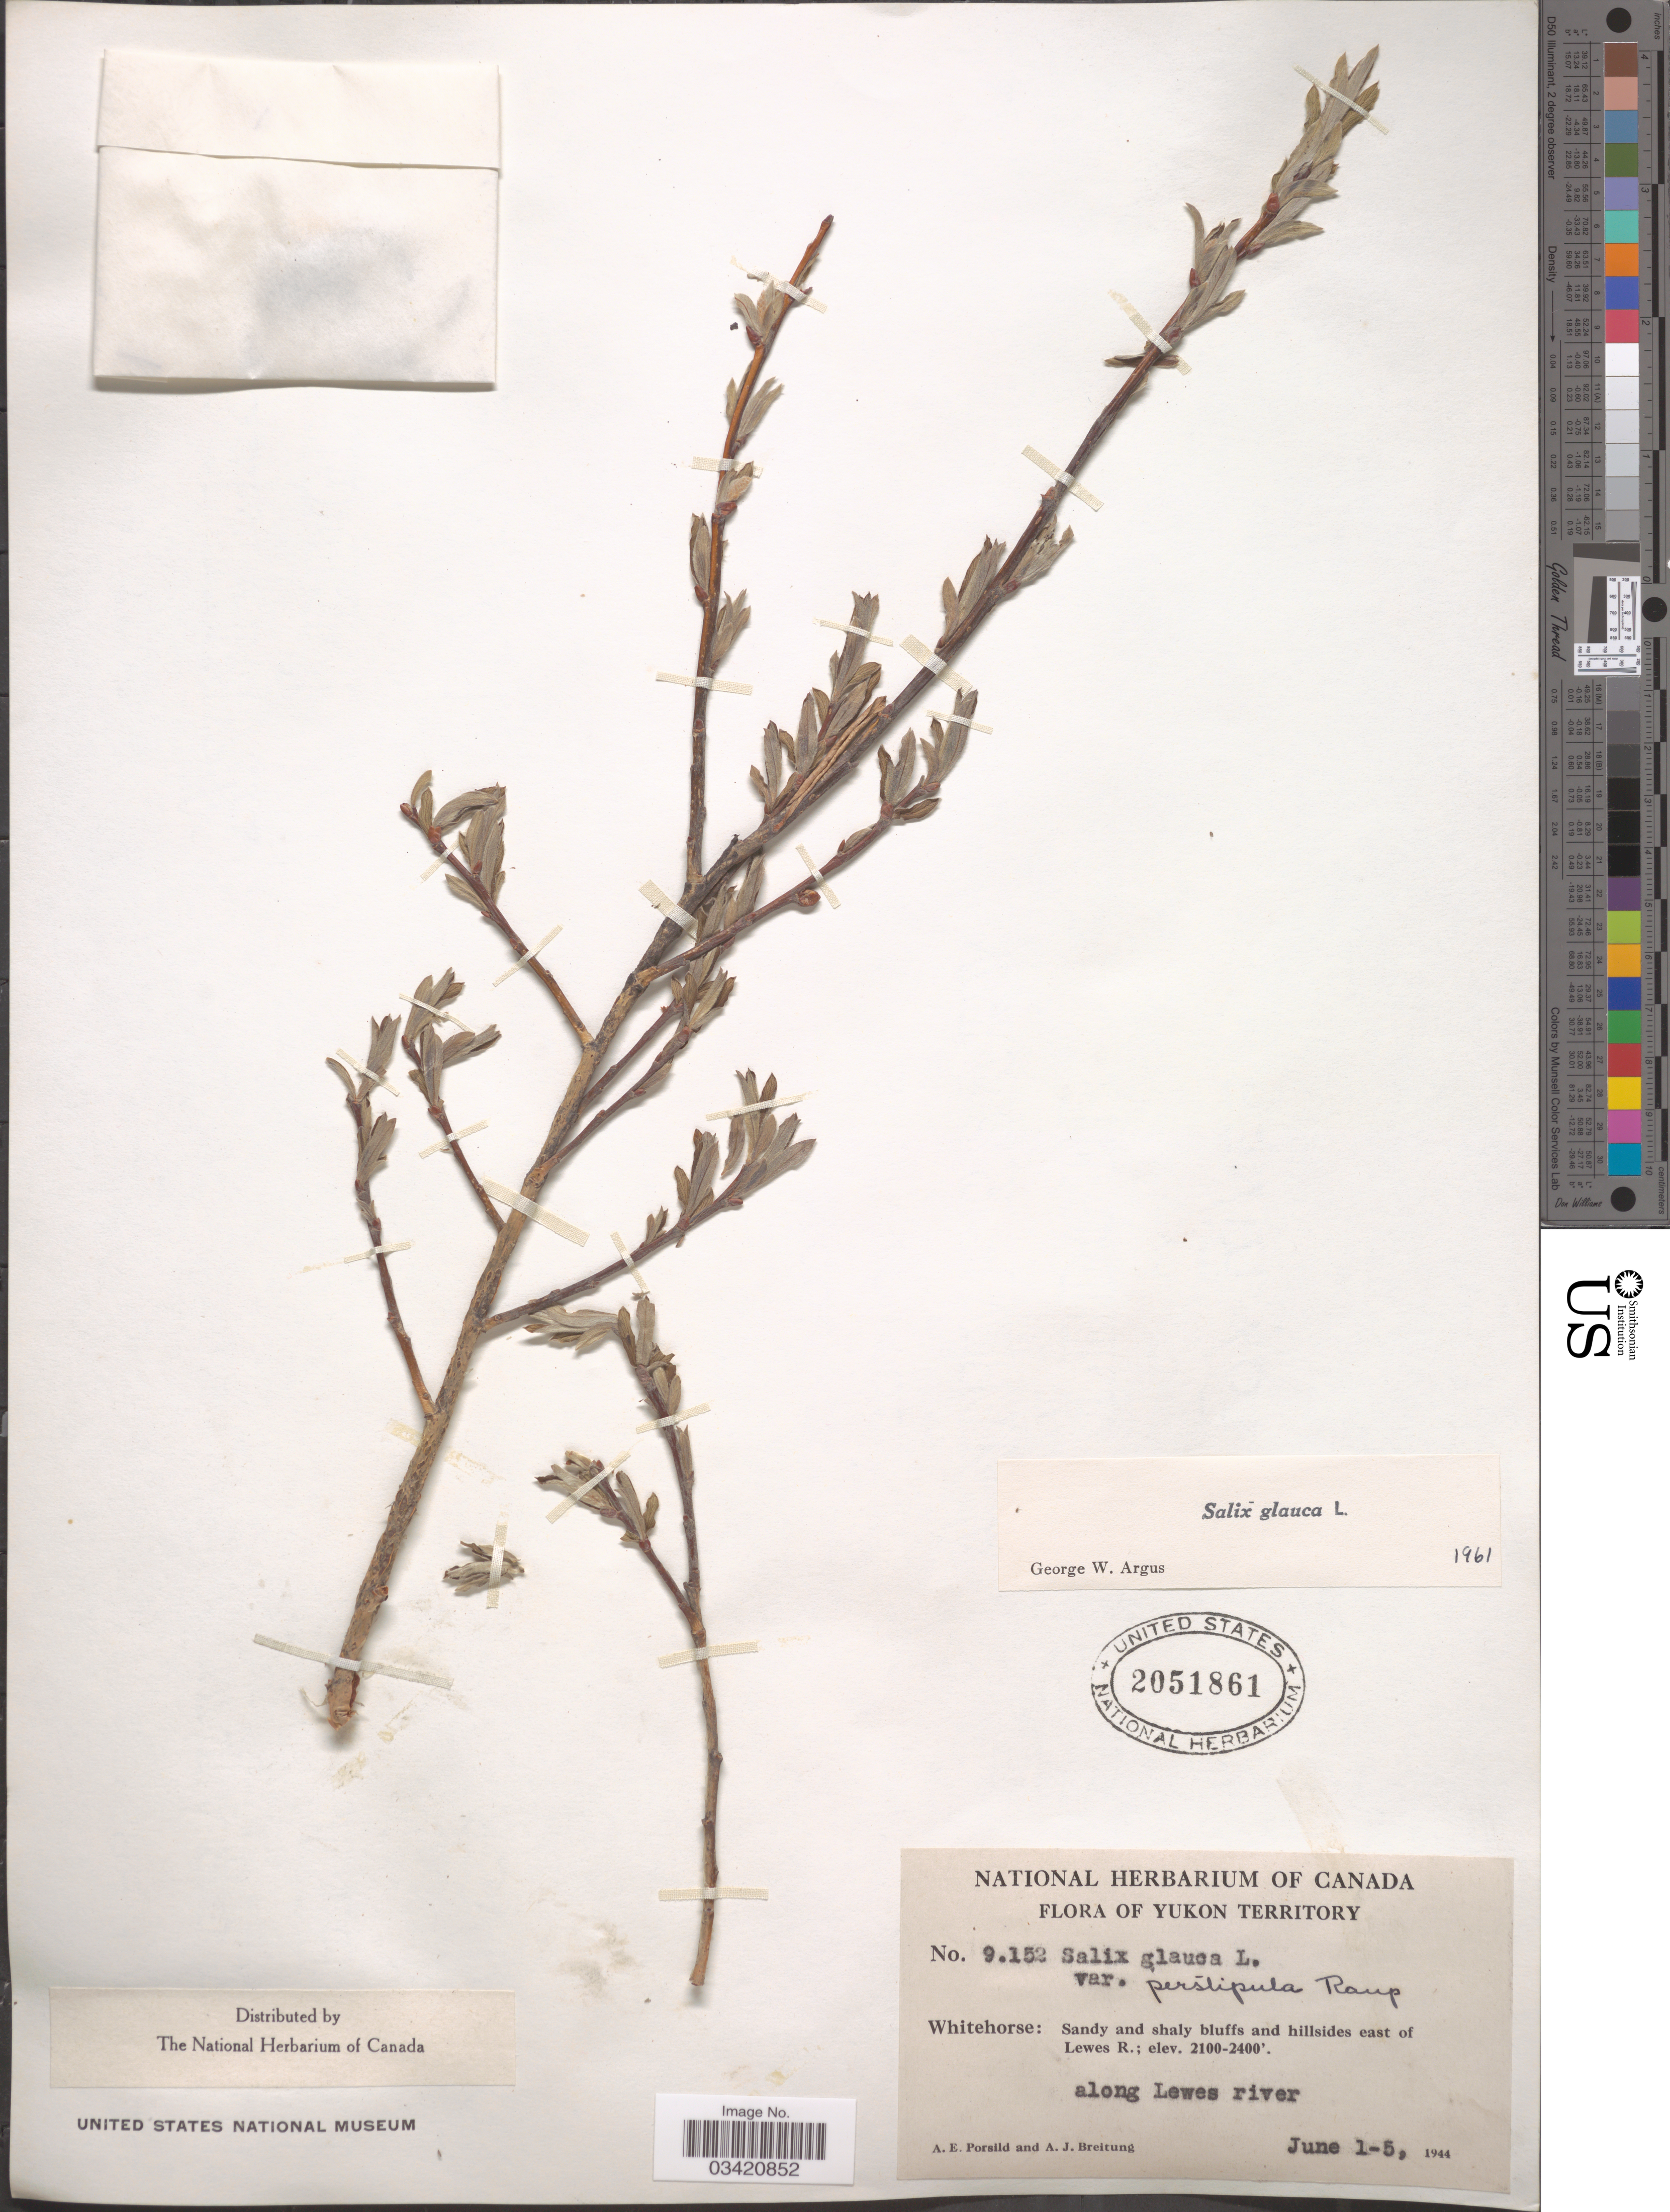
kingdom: Plantae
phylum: Tracheophyta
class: Magnoliopsida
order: Malpighiales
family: Salicaceae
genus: Salix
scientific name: Salix glauca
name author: L.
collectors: A. E. Porsild & A. Breitung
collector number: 9152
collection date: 1944-06-01/1944-06-05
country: Canada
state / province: Yukon Territory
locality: Whitehorse: Sandy and shaly bluffs and hillsides east of Lewes R.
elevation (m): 640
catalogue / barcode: US 2051861